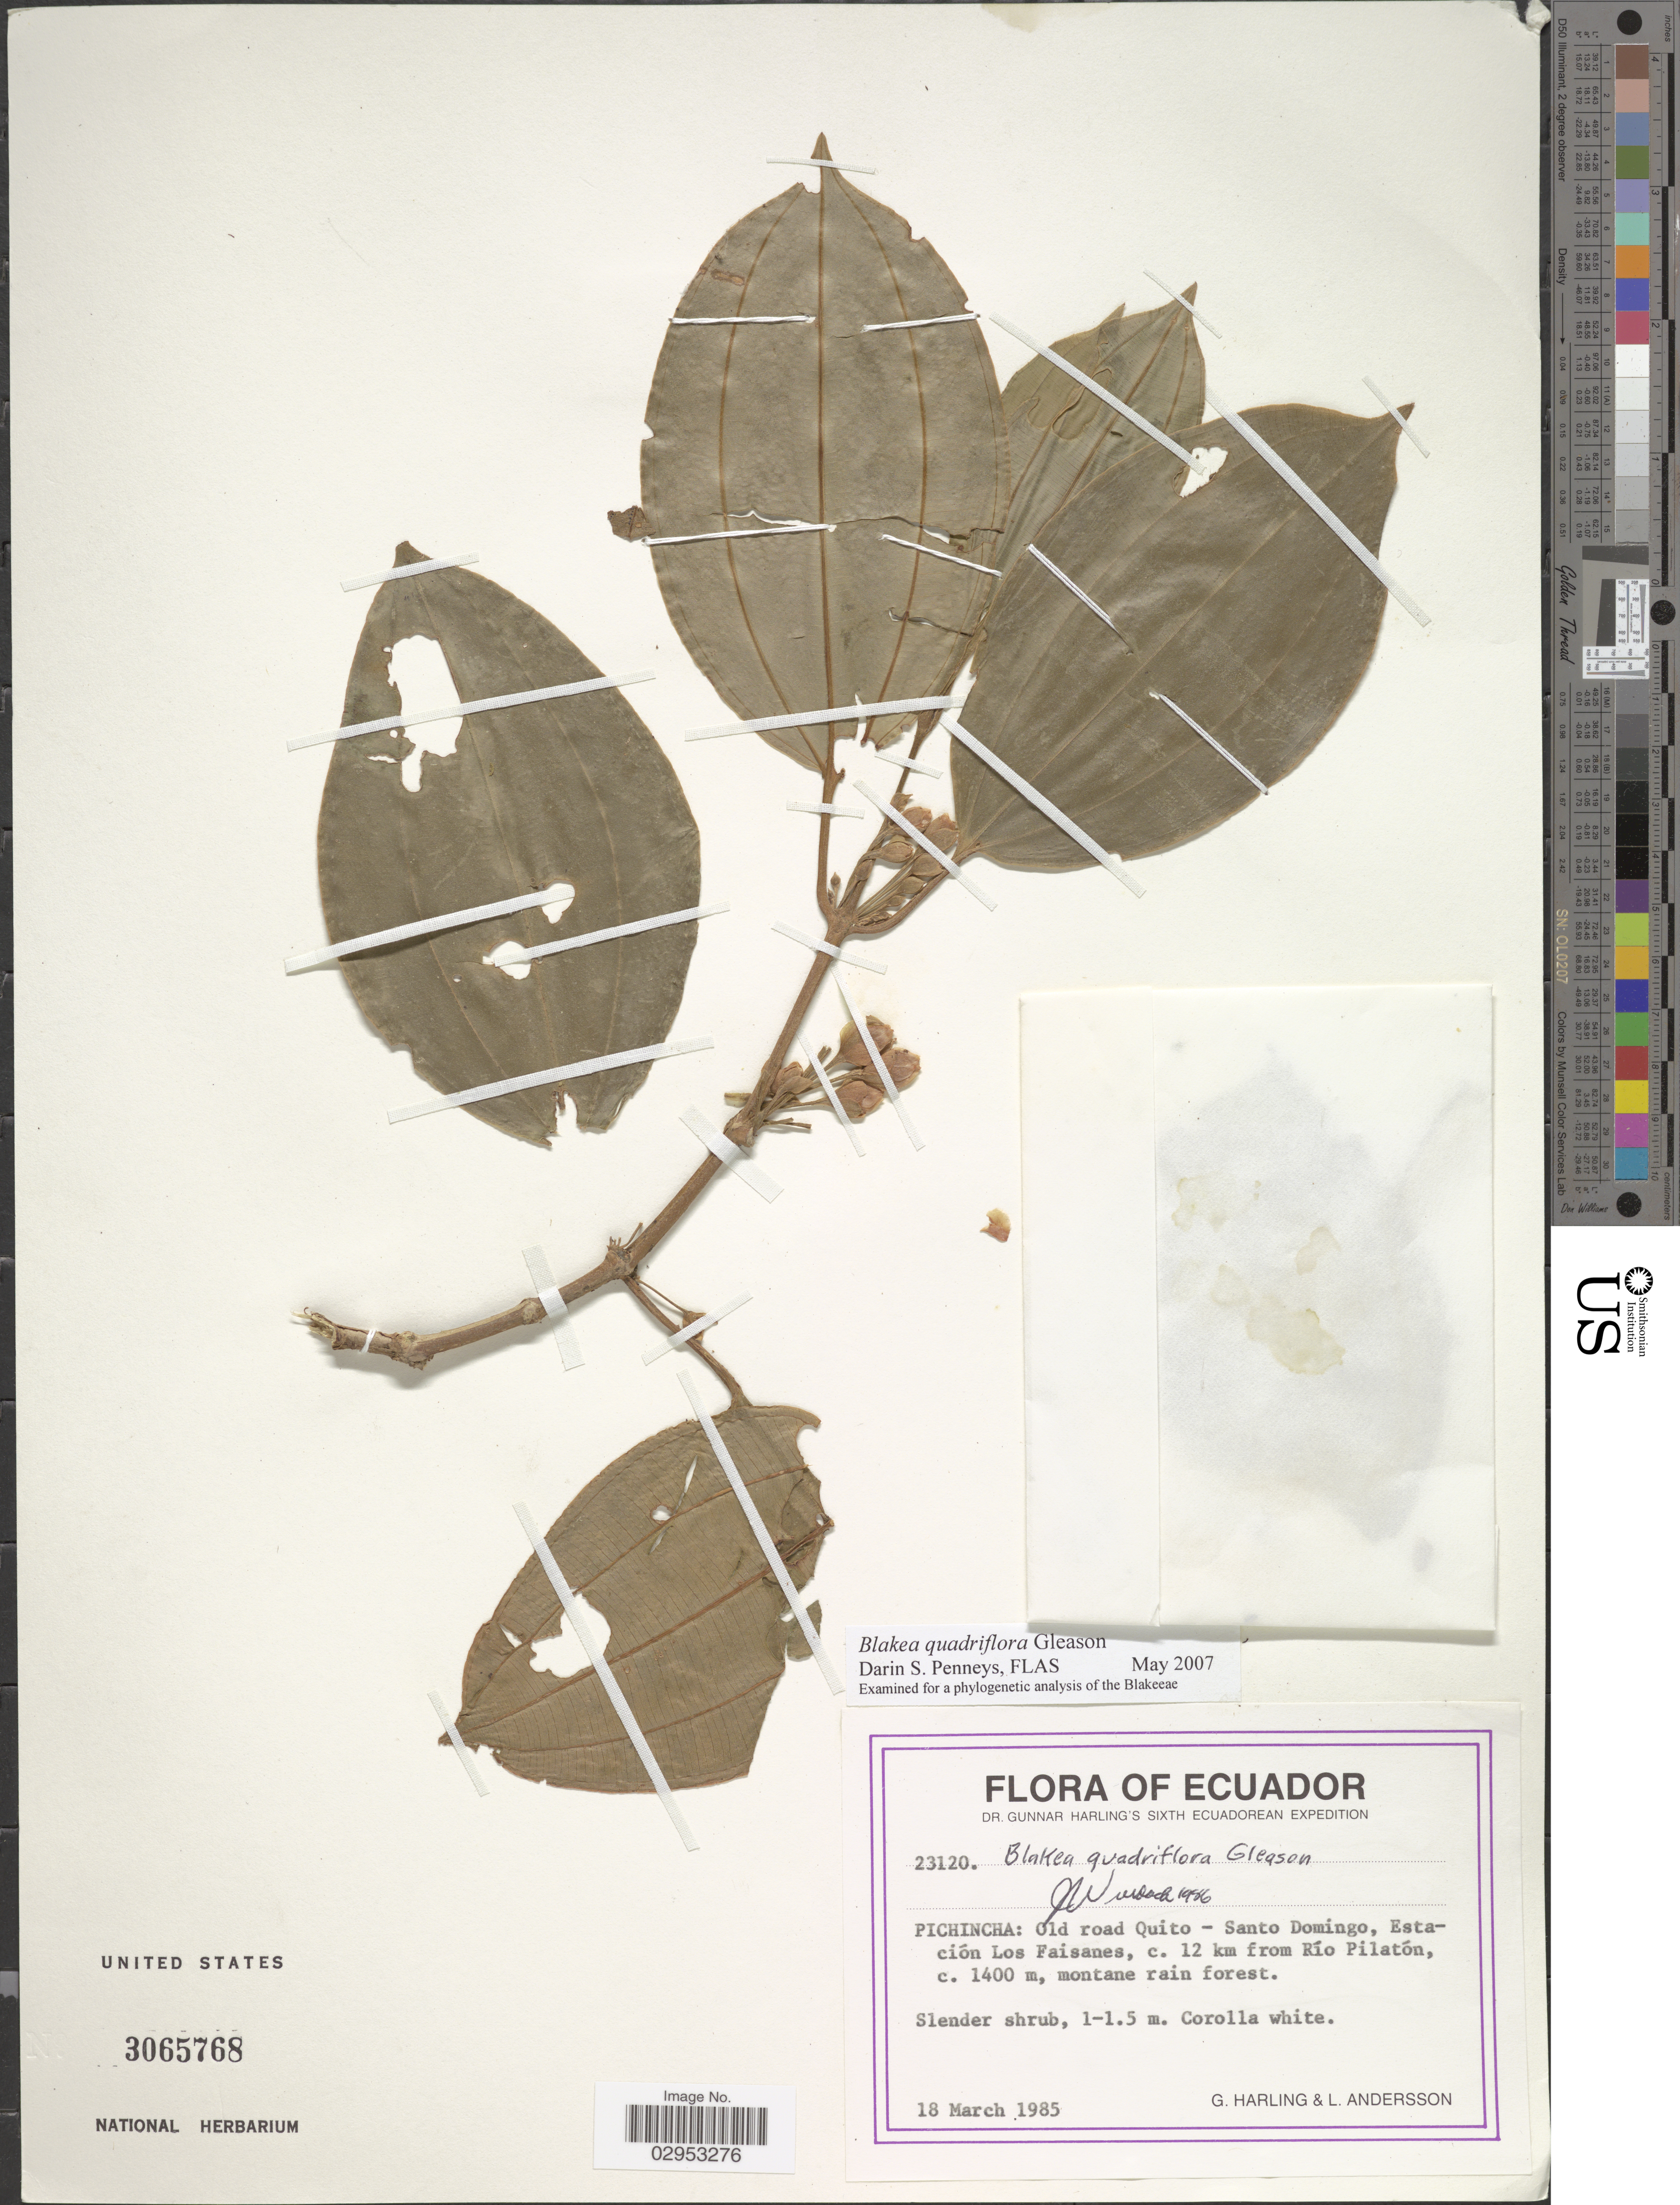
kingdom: Plantae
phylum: Tracheophyta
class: Magnoliopsida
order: Myrtales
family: Melastomataceae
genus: Blakea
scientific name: Blakea quadriflora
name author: Gleason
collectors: G. Harling & L. Andersson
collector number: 23120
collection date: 1985-03-18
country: Ecuador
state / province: Pichincha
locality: Old road Quito - Santo Domingo, Estación Los Faisanes, c. 12 km from Río Pilatón.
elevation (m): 1400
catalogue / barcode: US 3065768